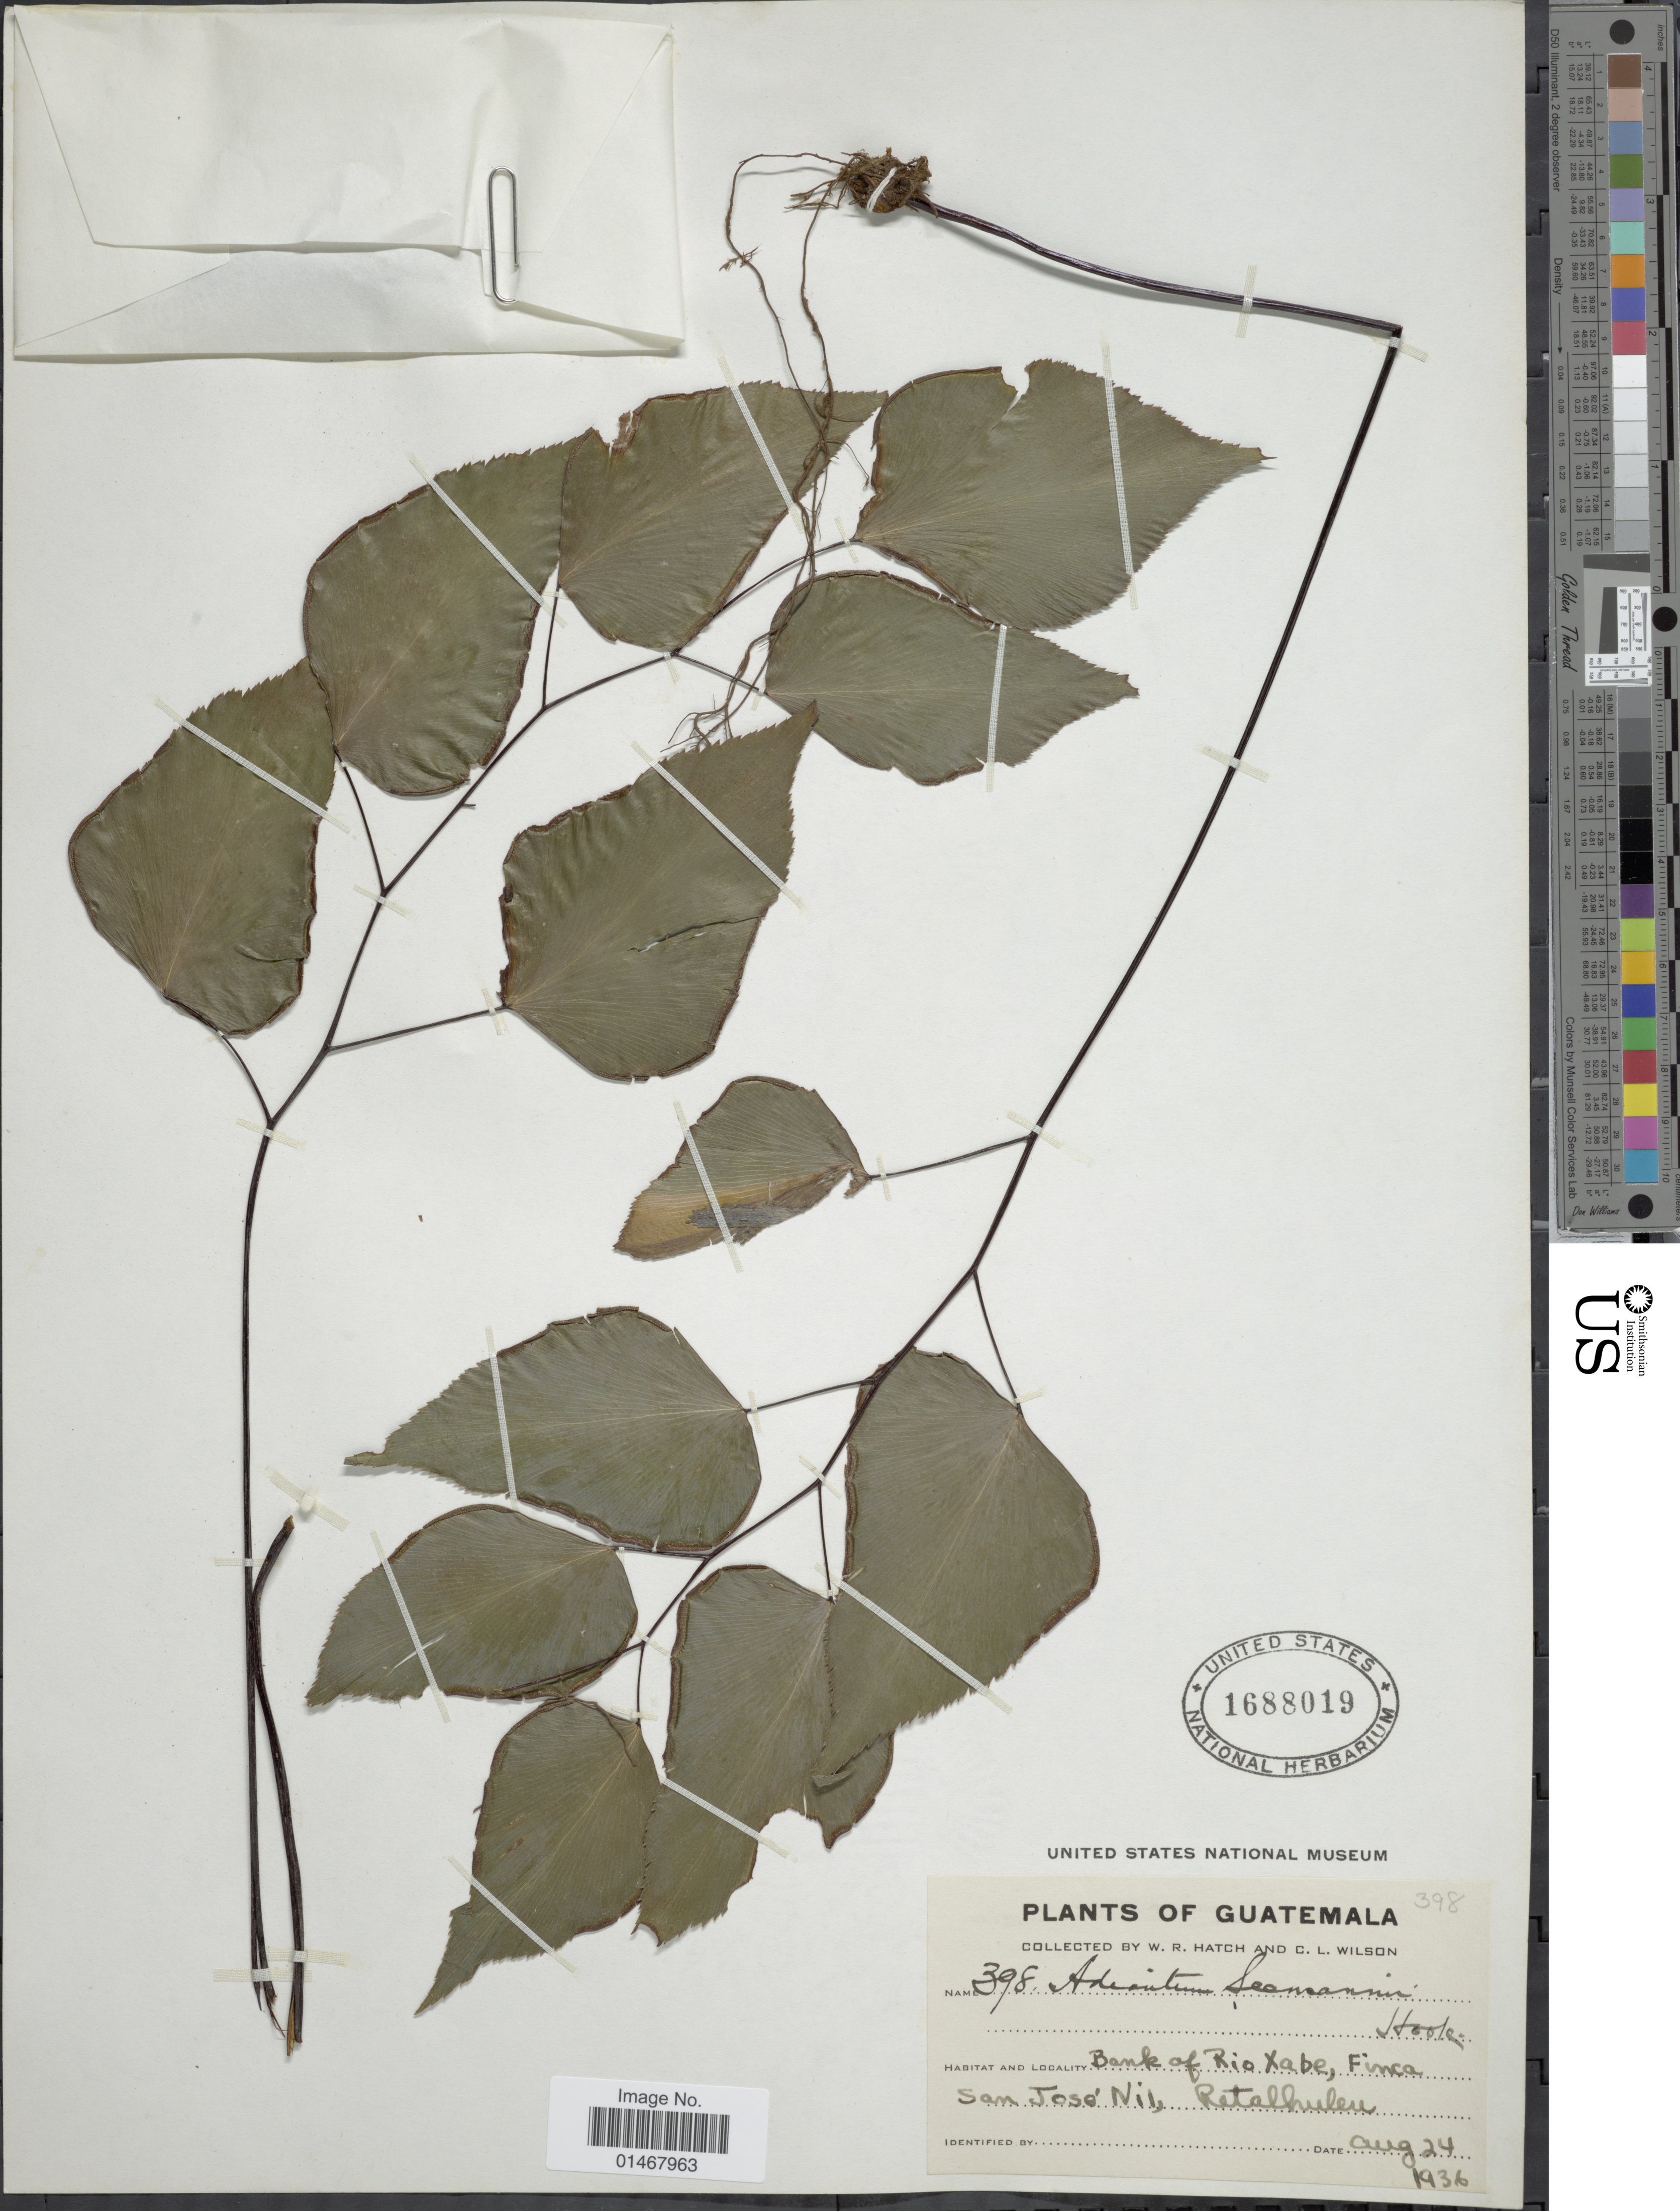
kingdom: Plantae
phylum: Tracheophyta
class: Polypodiopsida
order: Polypodiales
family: Pteridaceae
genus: Adiantum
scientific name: Adiantum seemannii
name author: Hook.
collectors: W. Hatch & C. L. Wilson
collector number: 398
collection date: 1936-08-24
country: Guatemala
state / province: Retalhuleu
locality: Bank of Rio Xabe, Finca San José Nil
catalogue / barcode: US 1688019